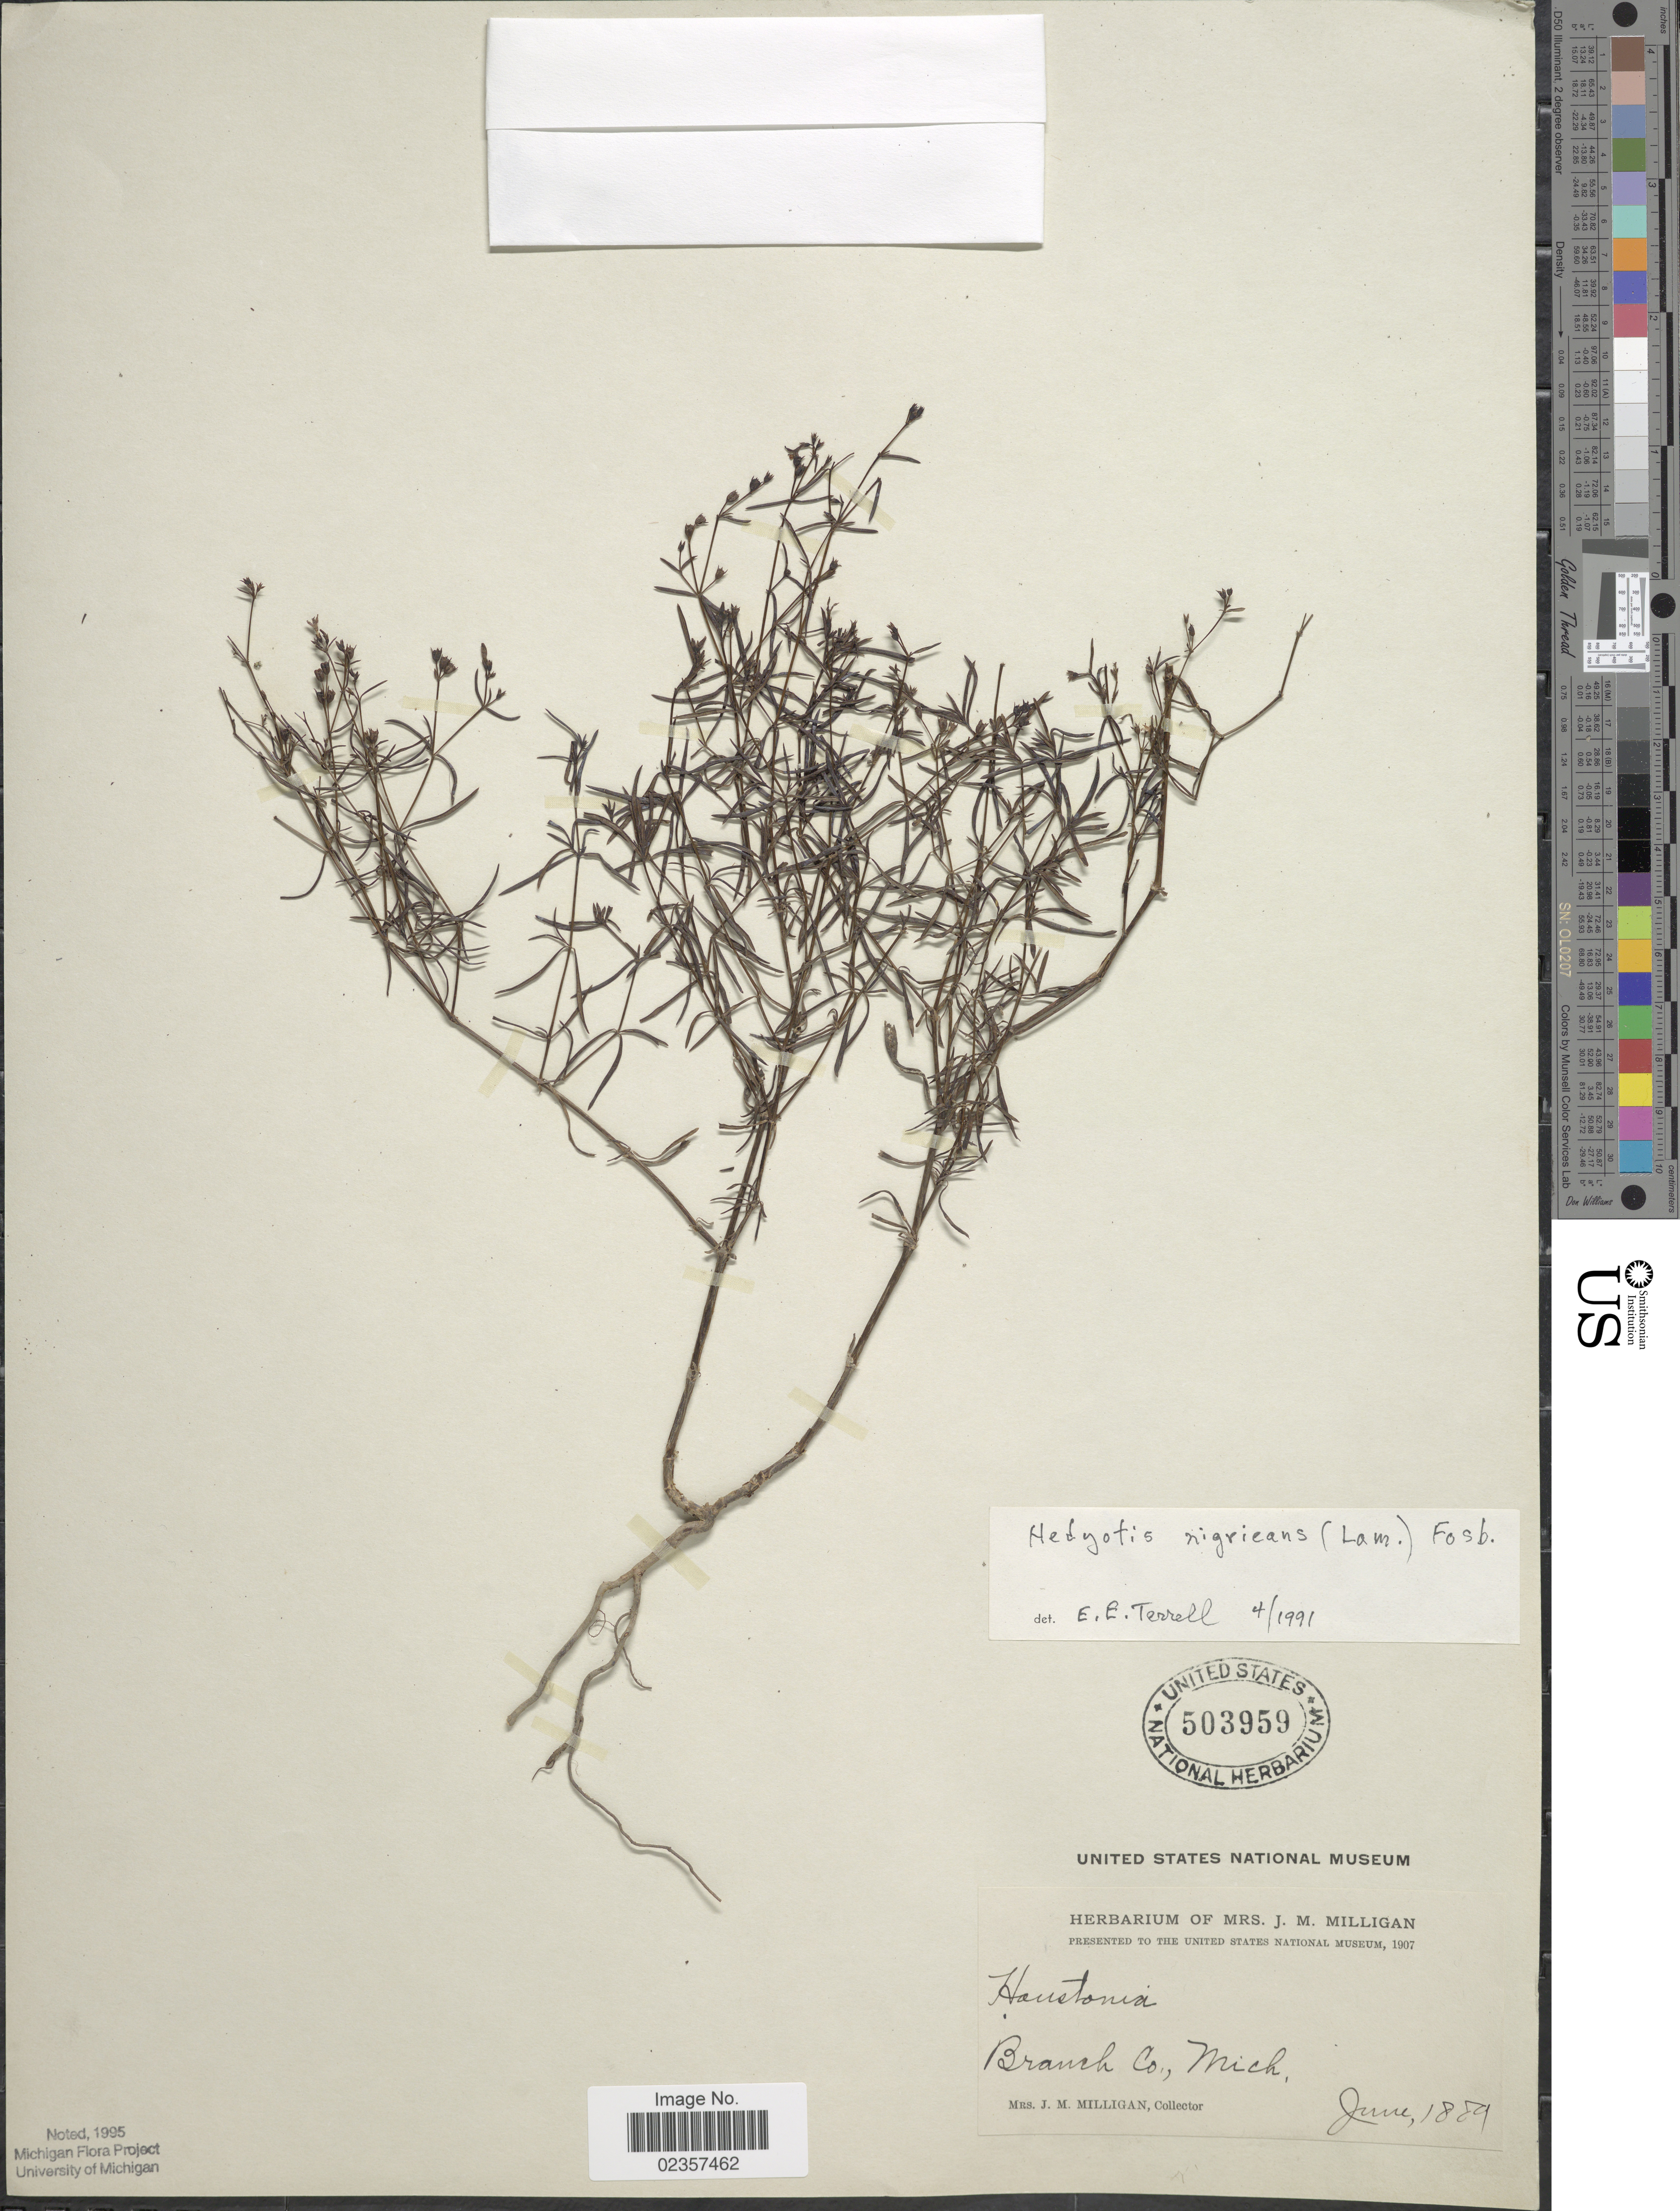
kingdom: Plantae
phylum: Tracheophyta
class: Magnoliopsida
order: Gentianales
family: Rubiaceae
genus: Houstonia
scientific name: Houstonia nigricans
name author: (Lam.) Fernald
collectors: J. M. Milligan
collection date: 1889-06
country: United States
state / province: Michigan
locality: Branch Co.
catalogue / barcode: US 503959